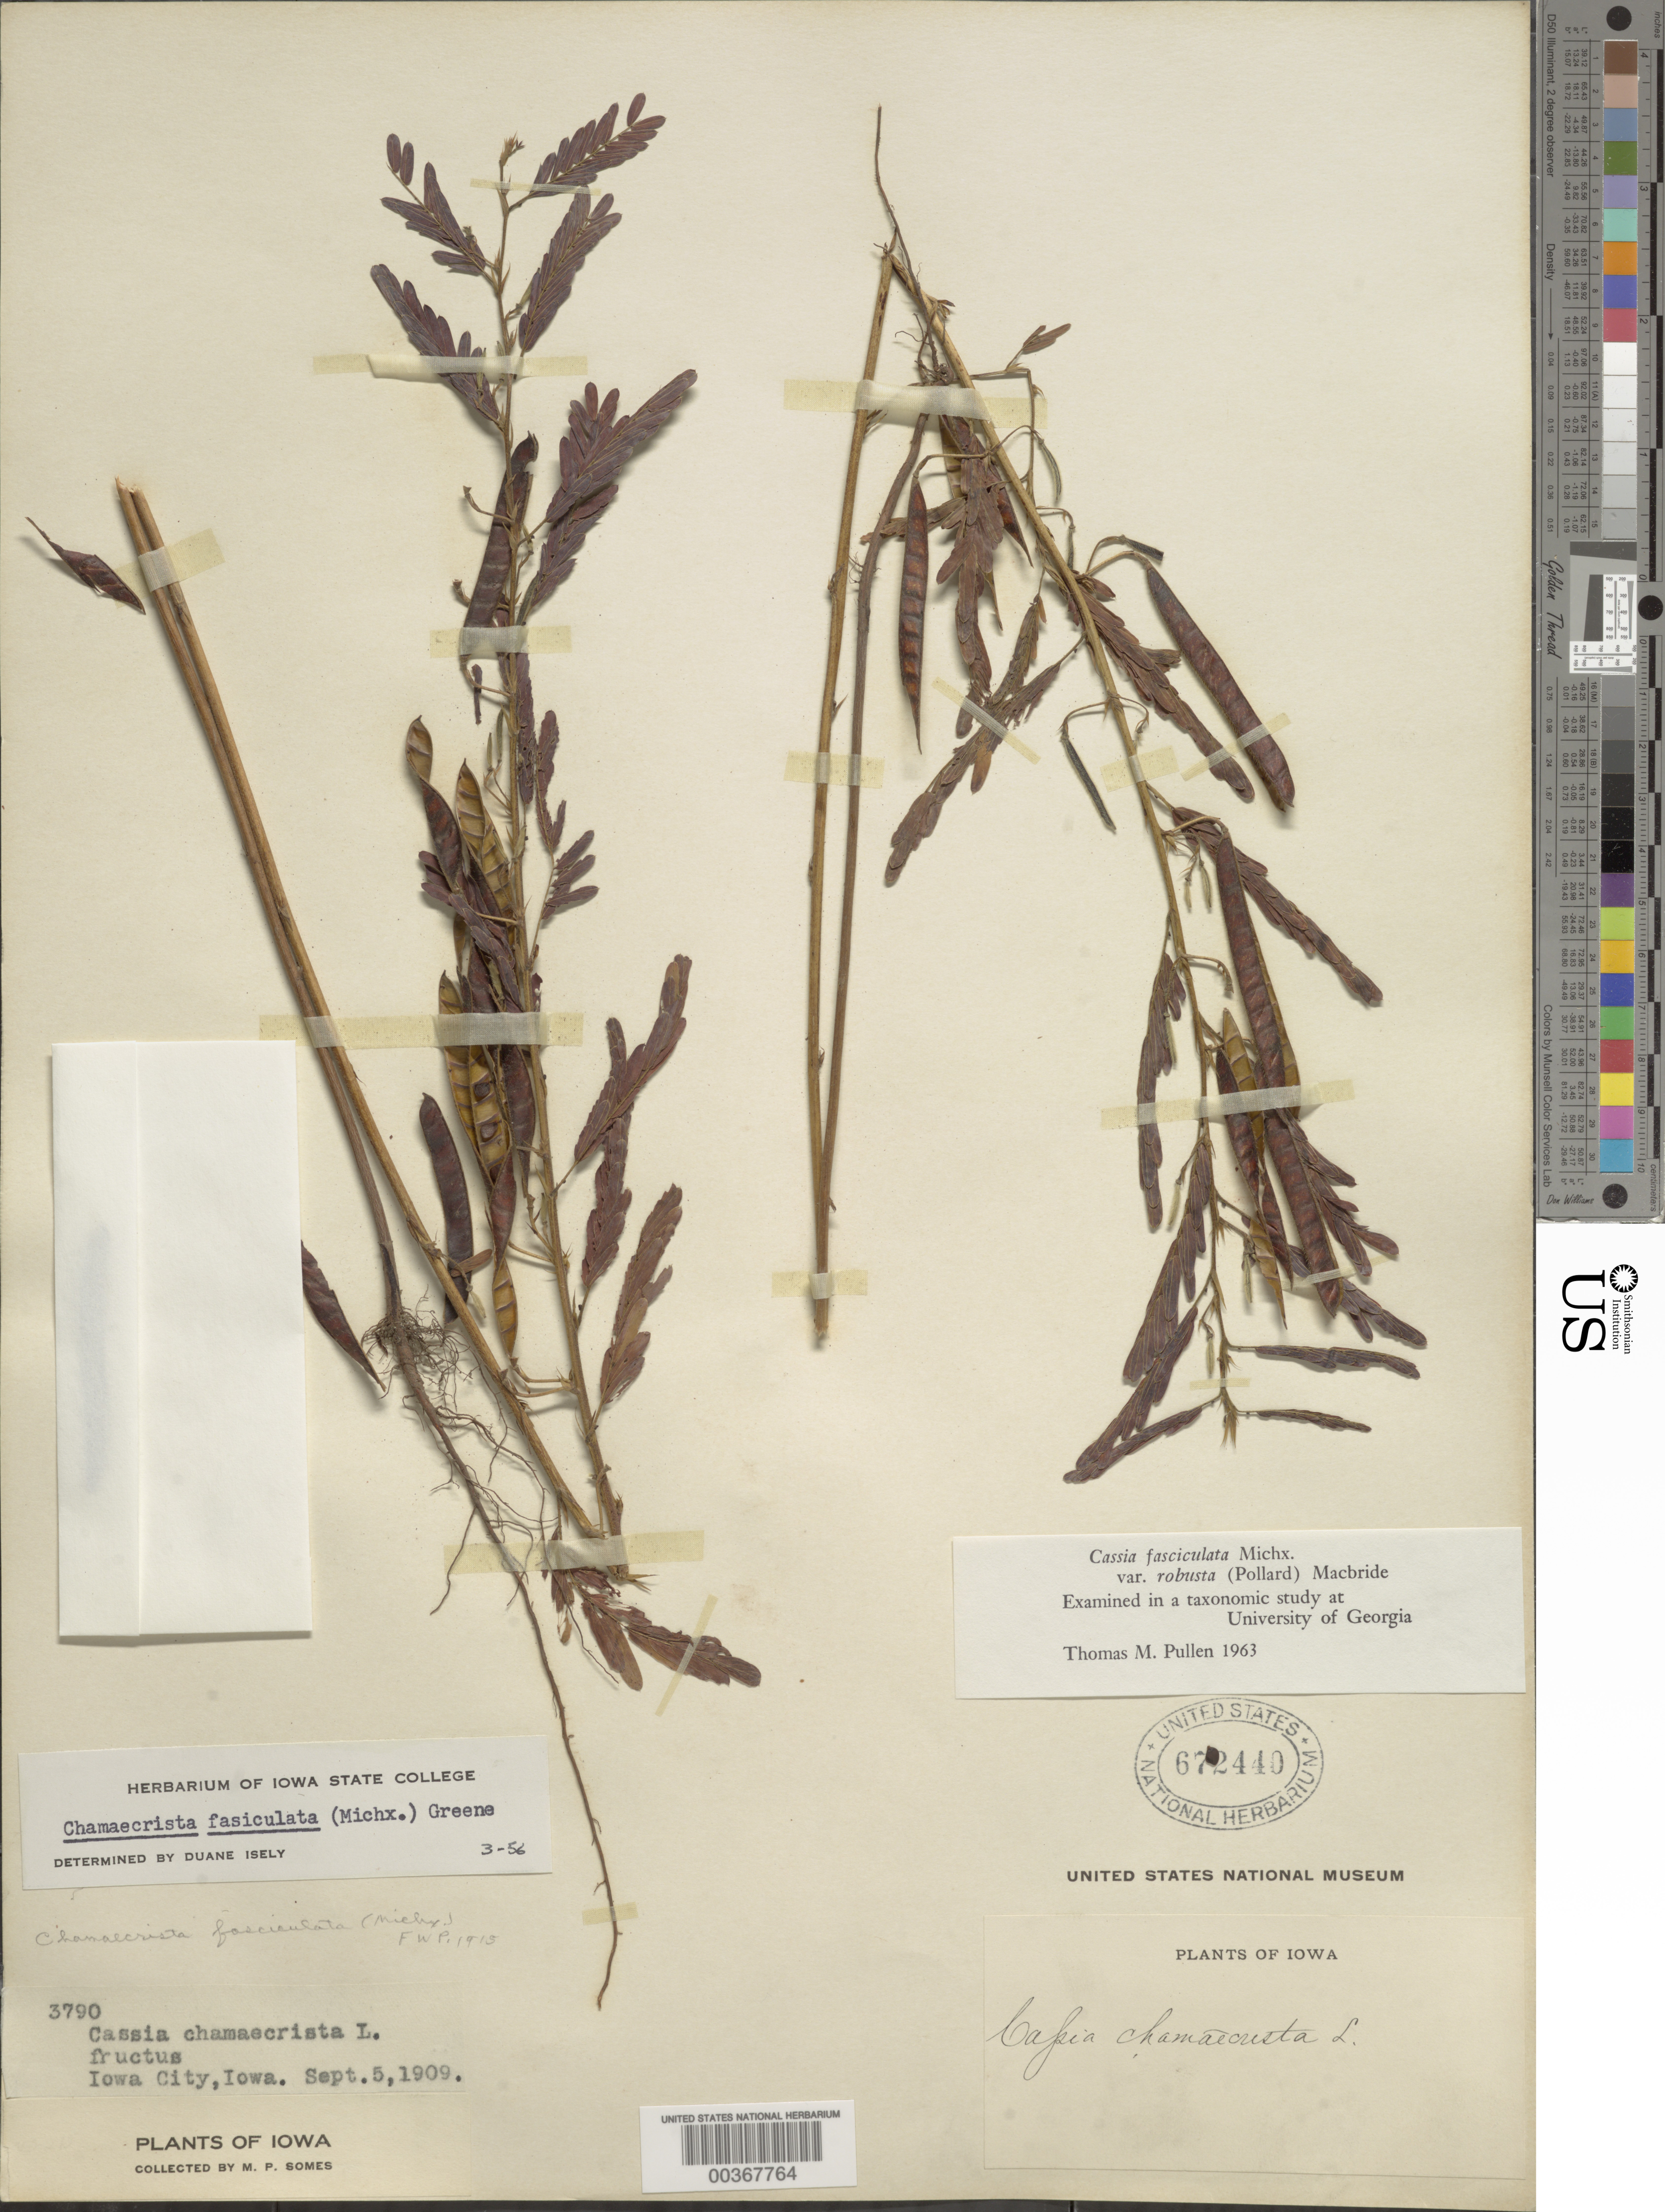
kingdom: Plantae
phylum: Tracheophyta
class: Magnoliopsida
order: Fabales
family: Fabaceae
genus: Chamaecrista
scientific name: Chamaecrista fasciculata var. robusta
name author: (Pollard) Moldenke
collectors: M. Somes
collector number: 3790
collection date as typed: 05 Sep 1909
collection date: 1909-09-05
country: United States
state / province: Iowa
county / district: Johnson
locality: Iowa city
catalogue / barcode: US 672440